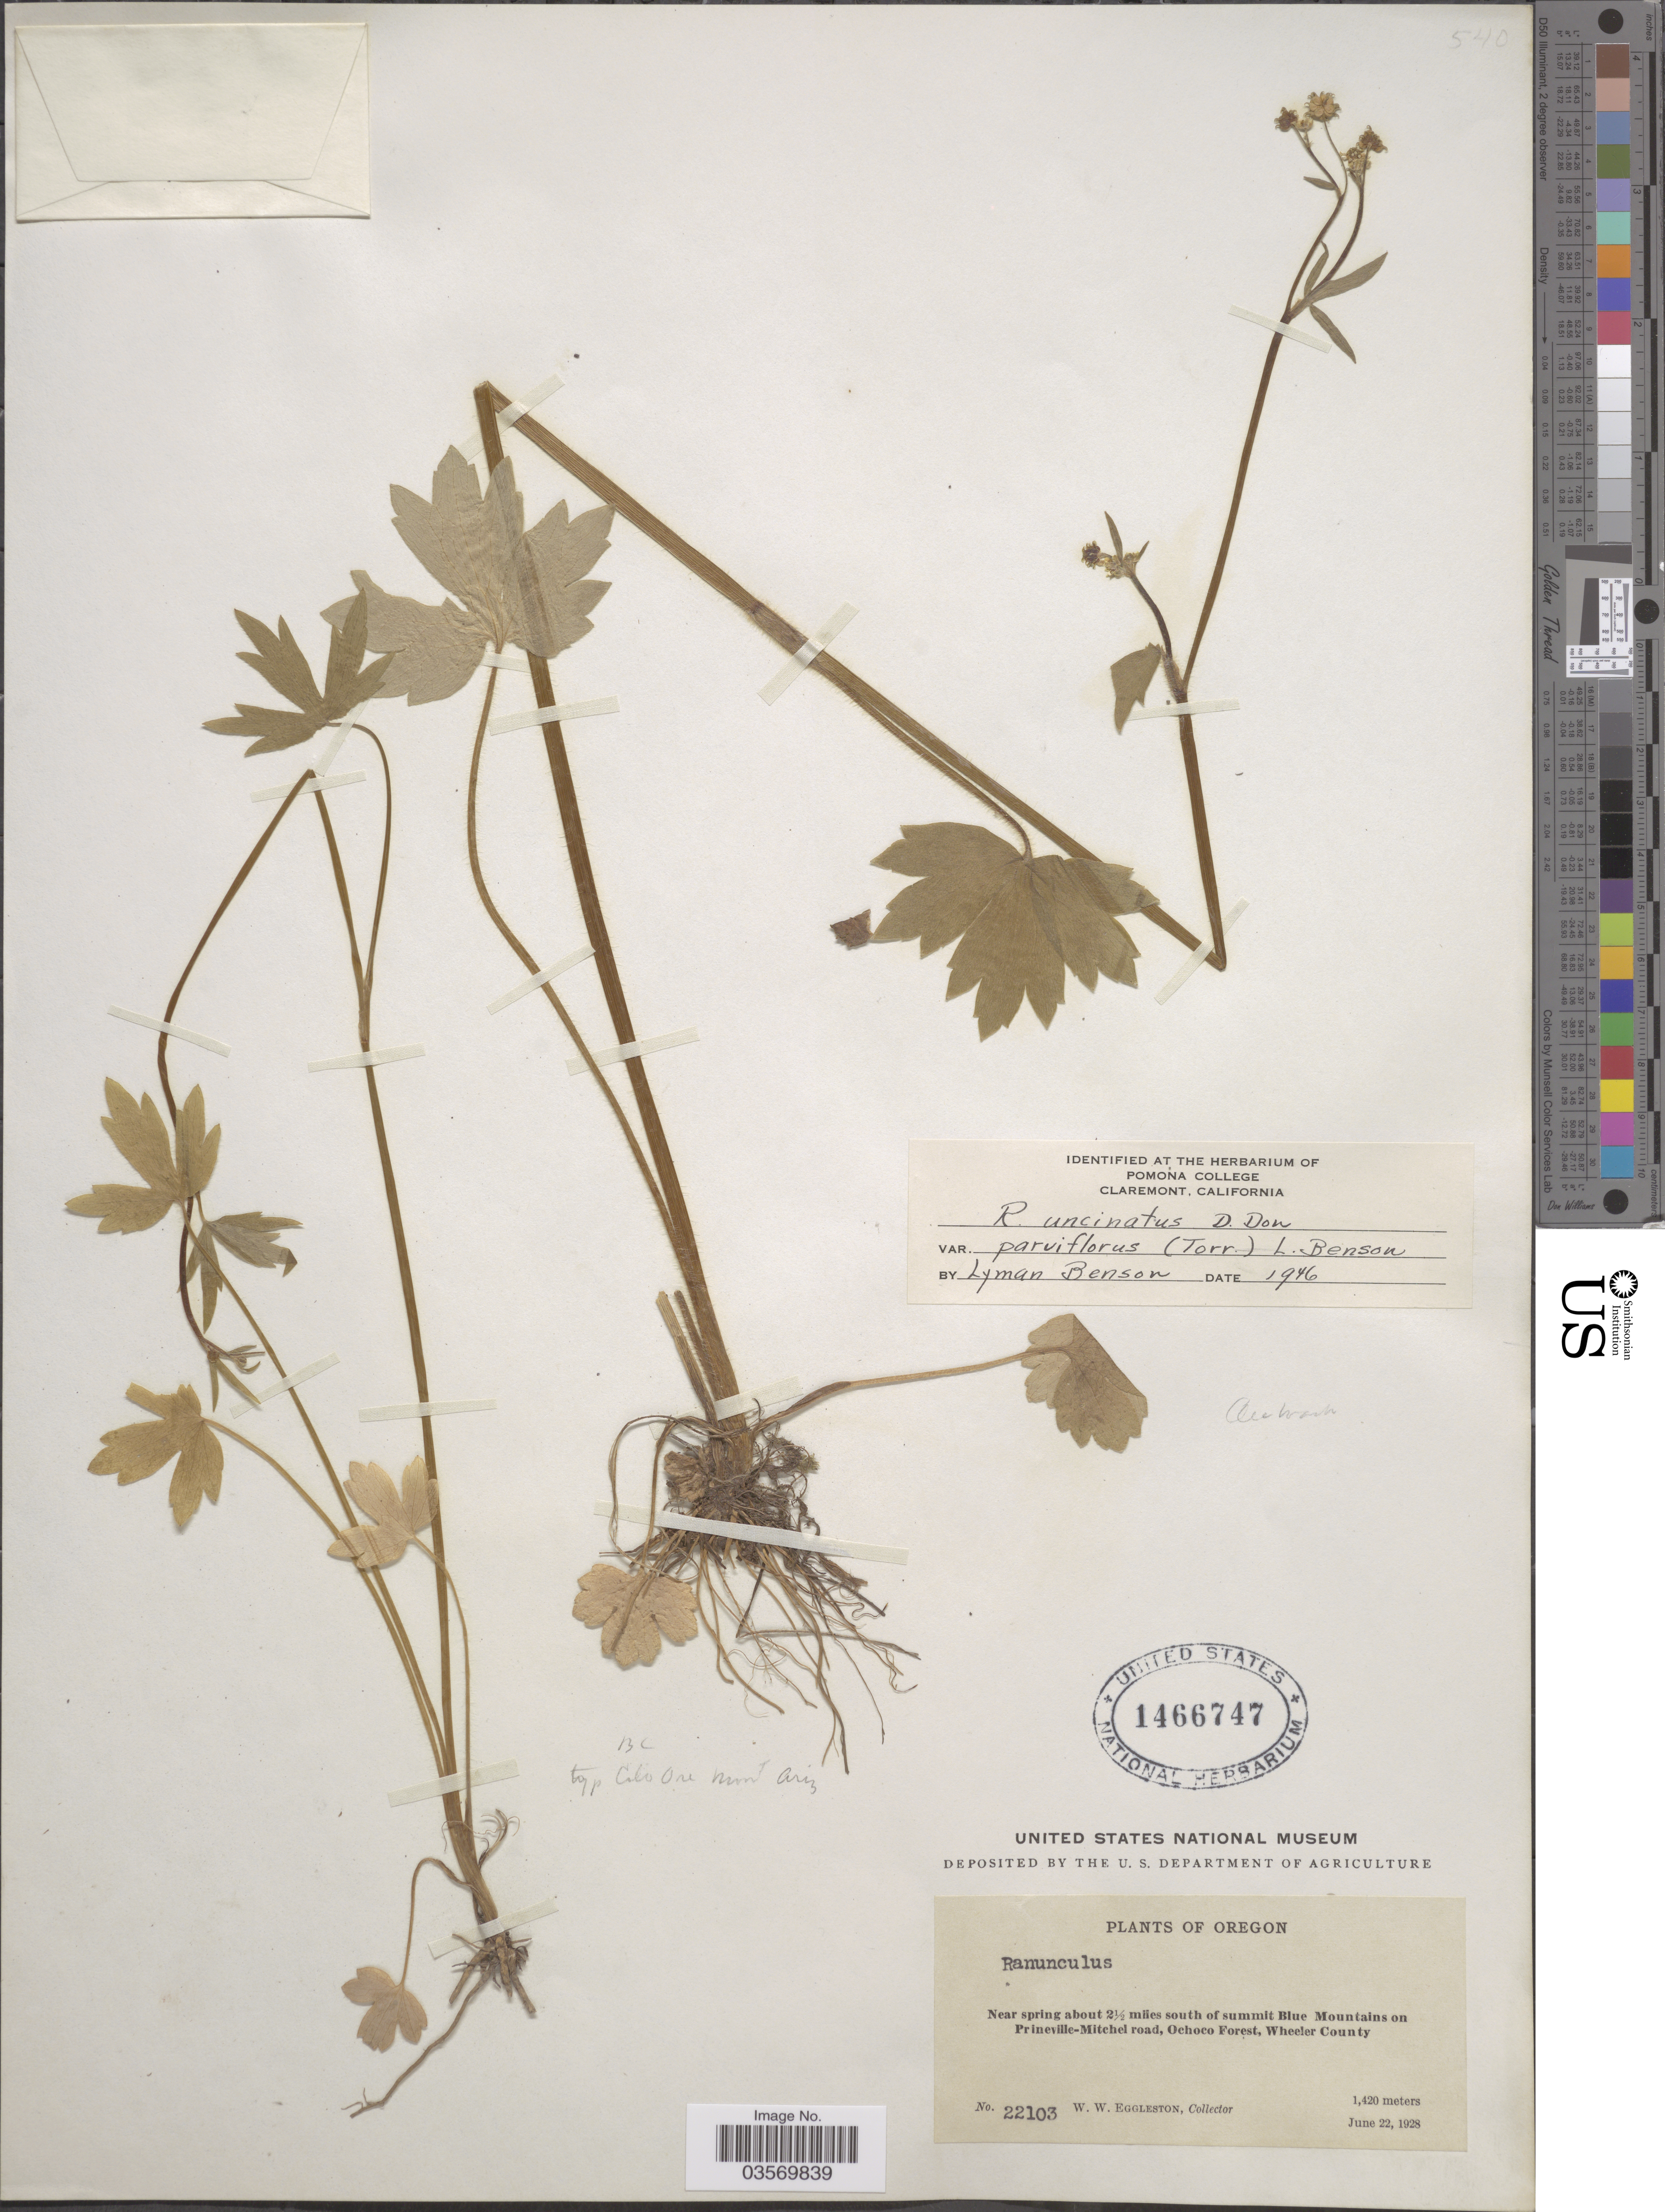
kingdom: Plantae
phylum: Tracheophyta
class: Magnoliopsida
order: Ranunculales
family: Ranunculaceae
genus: Ranunculus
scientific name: Ranunculus uncinatus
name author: D. Don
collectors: W. W. Eggleston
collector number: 22103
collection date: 1928-06-22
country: United States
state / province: Oregon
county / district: Wheeler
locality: Near spring about 2½ miles south of summit Blue Mountains on Prineville-Mitchel road, Ochoco Forest, Wheeler County.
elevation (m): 1420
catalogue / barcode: US 1466747